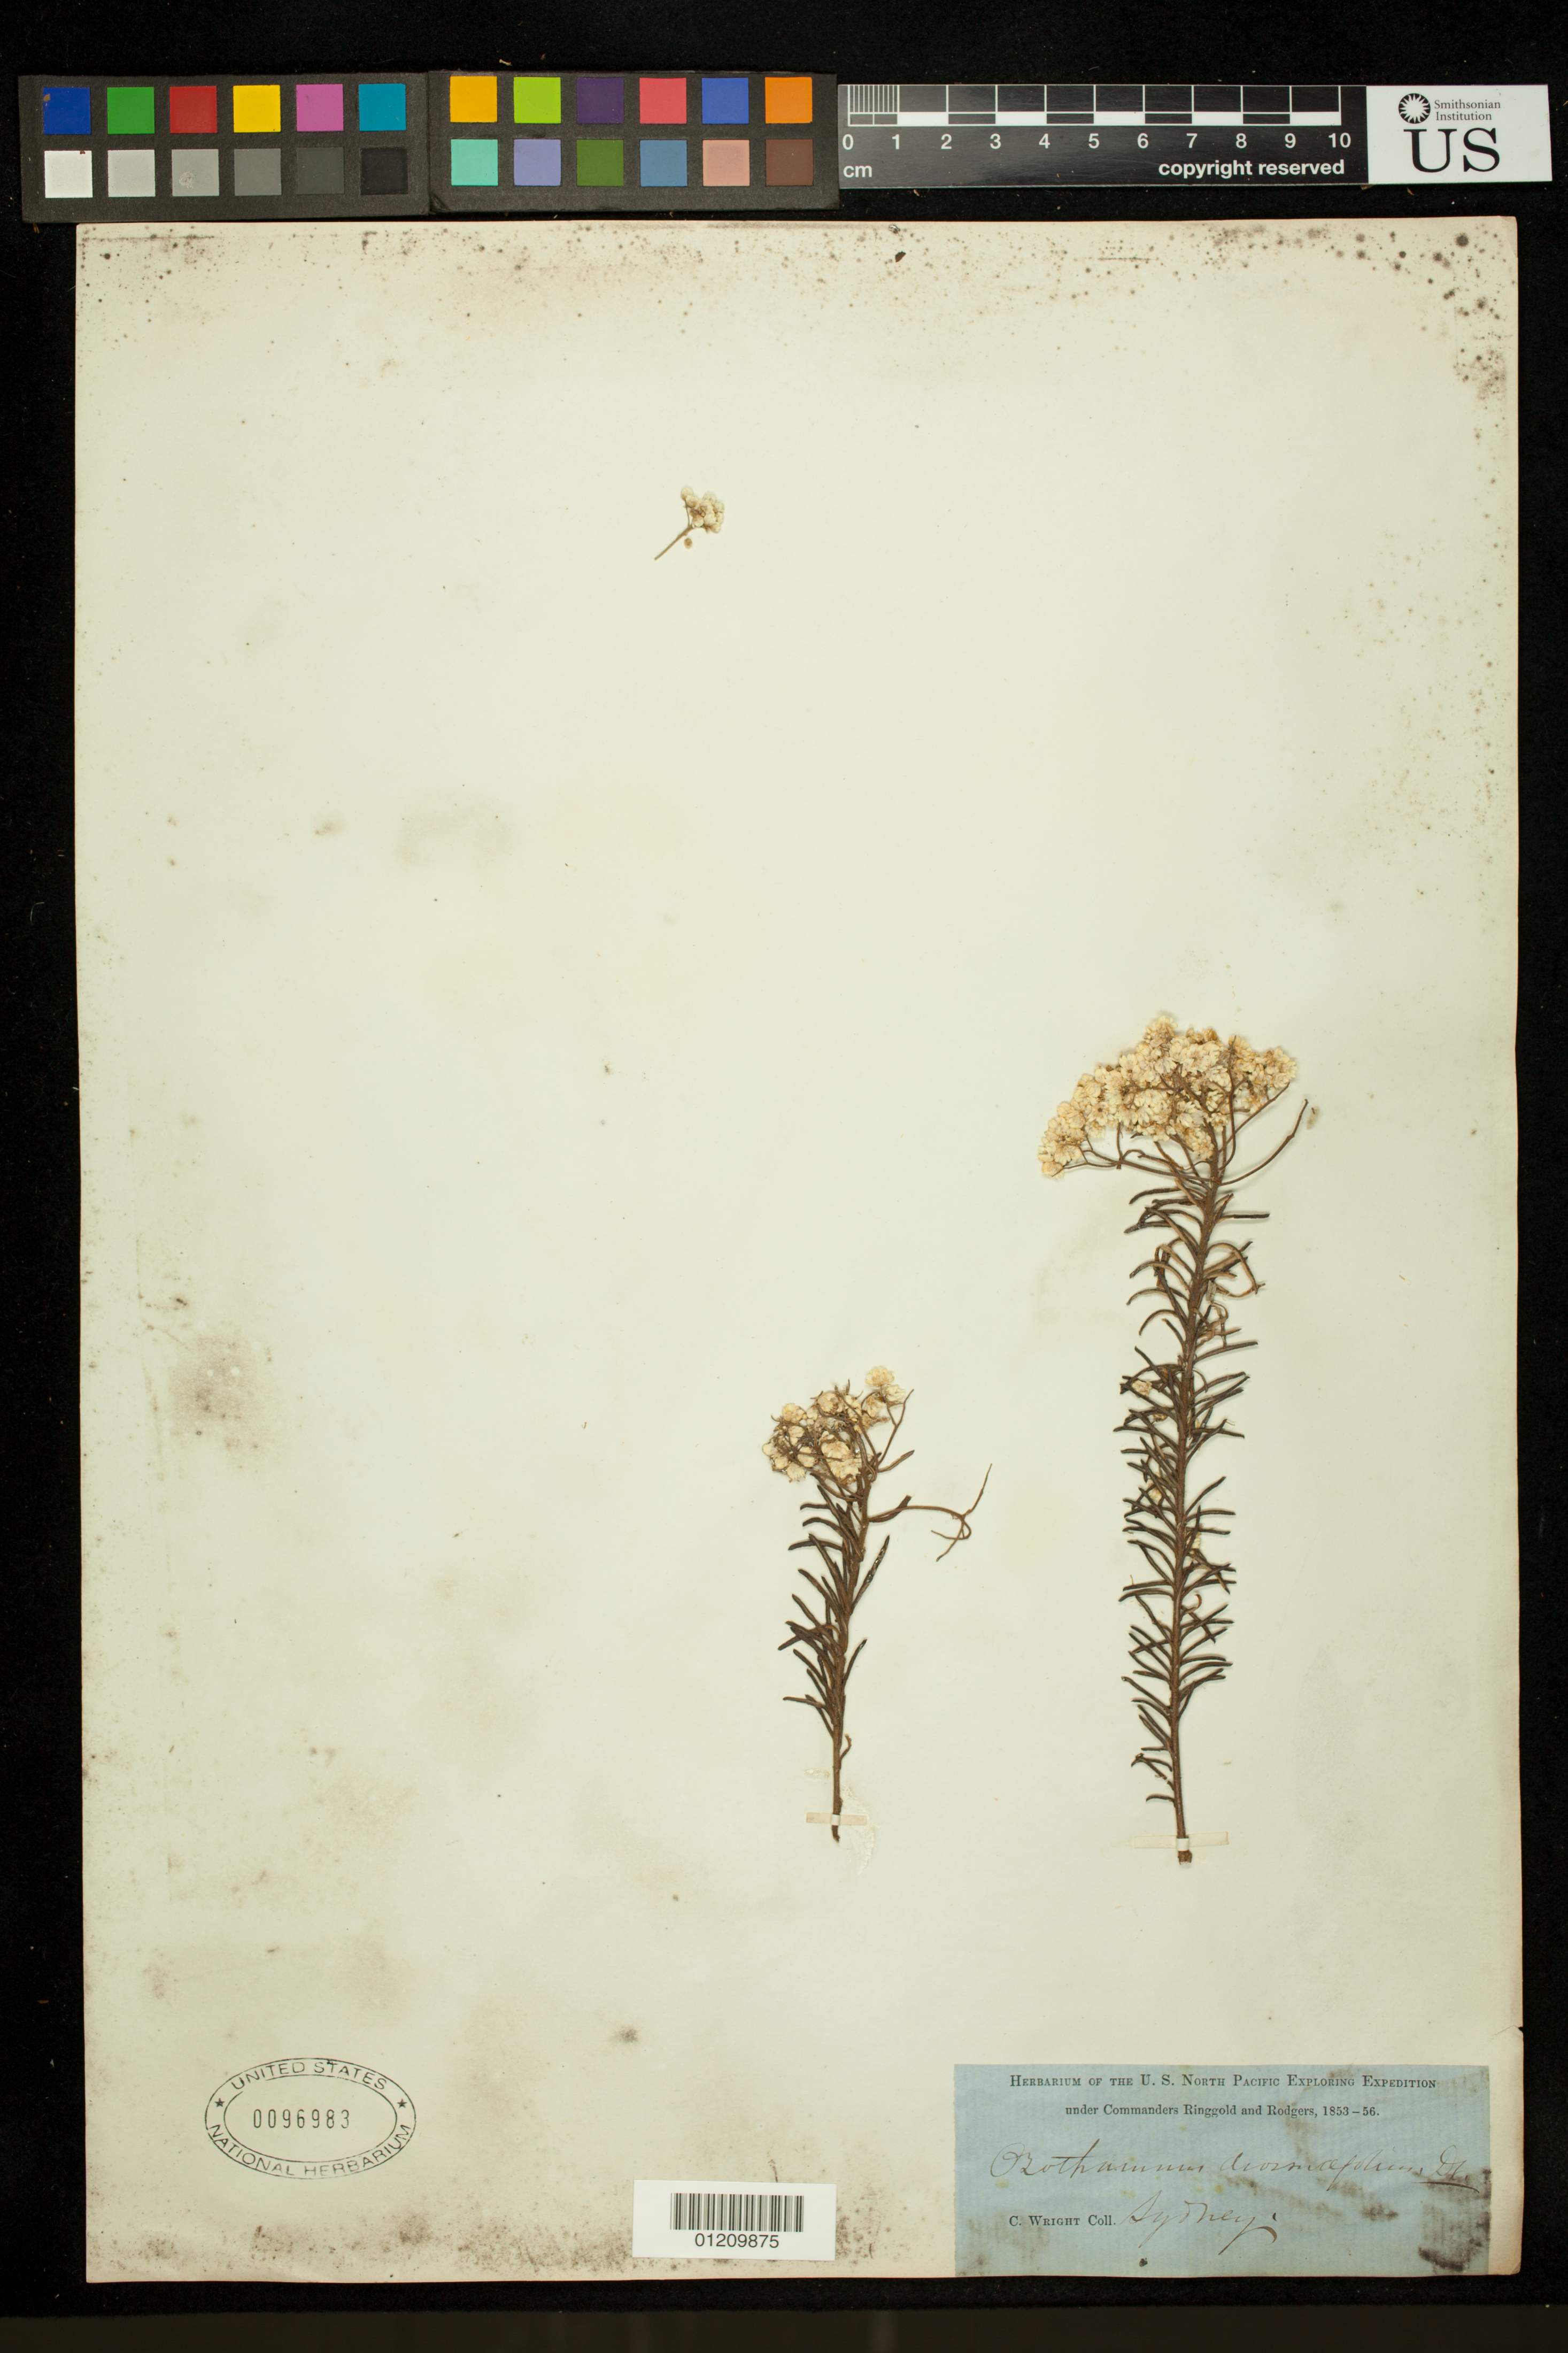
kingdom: Plantae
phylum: Tracheophyta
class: Magnoliopsida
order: Asterales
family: Asteraceae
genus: Ozothamnus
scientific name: Ozothamnus diosmifolius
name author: (Vent.) DC.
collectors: C. Wright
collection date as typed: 1853 to -- -- 1856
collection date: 1853/1856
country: Australia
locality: Sydney.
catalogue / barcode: US 96983